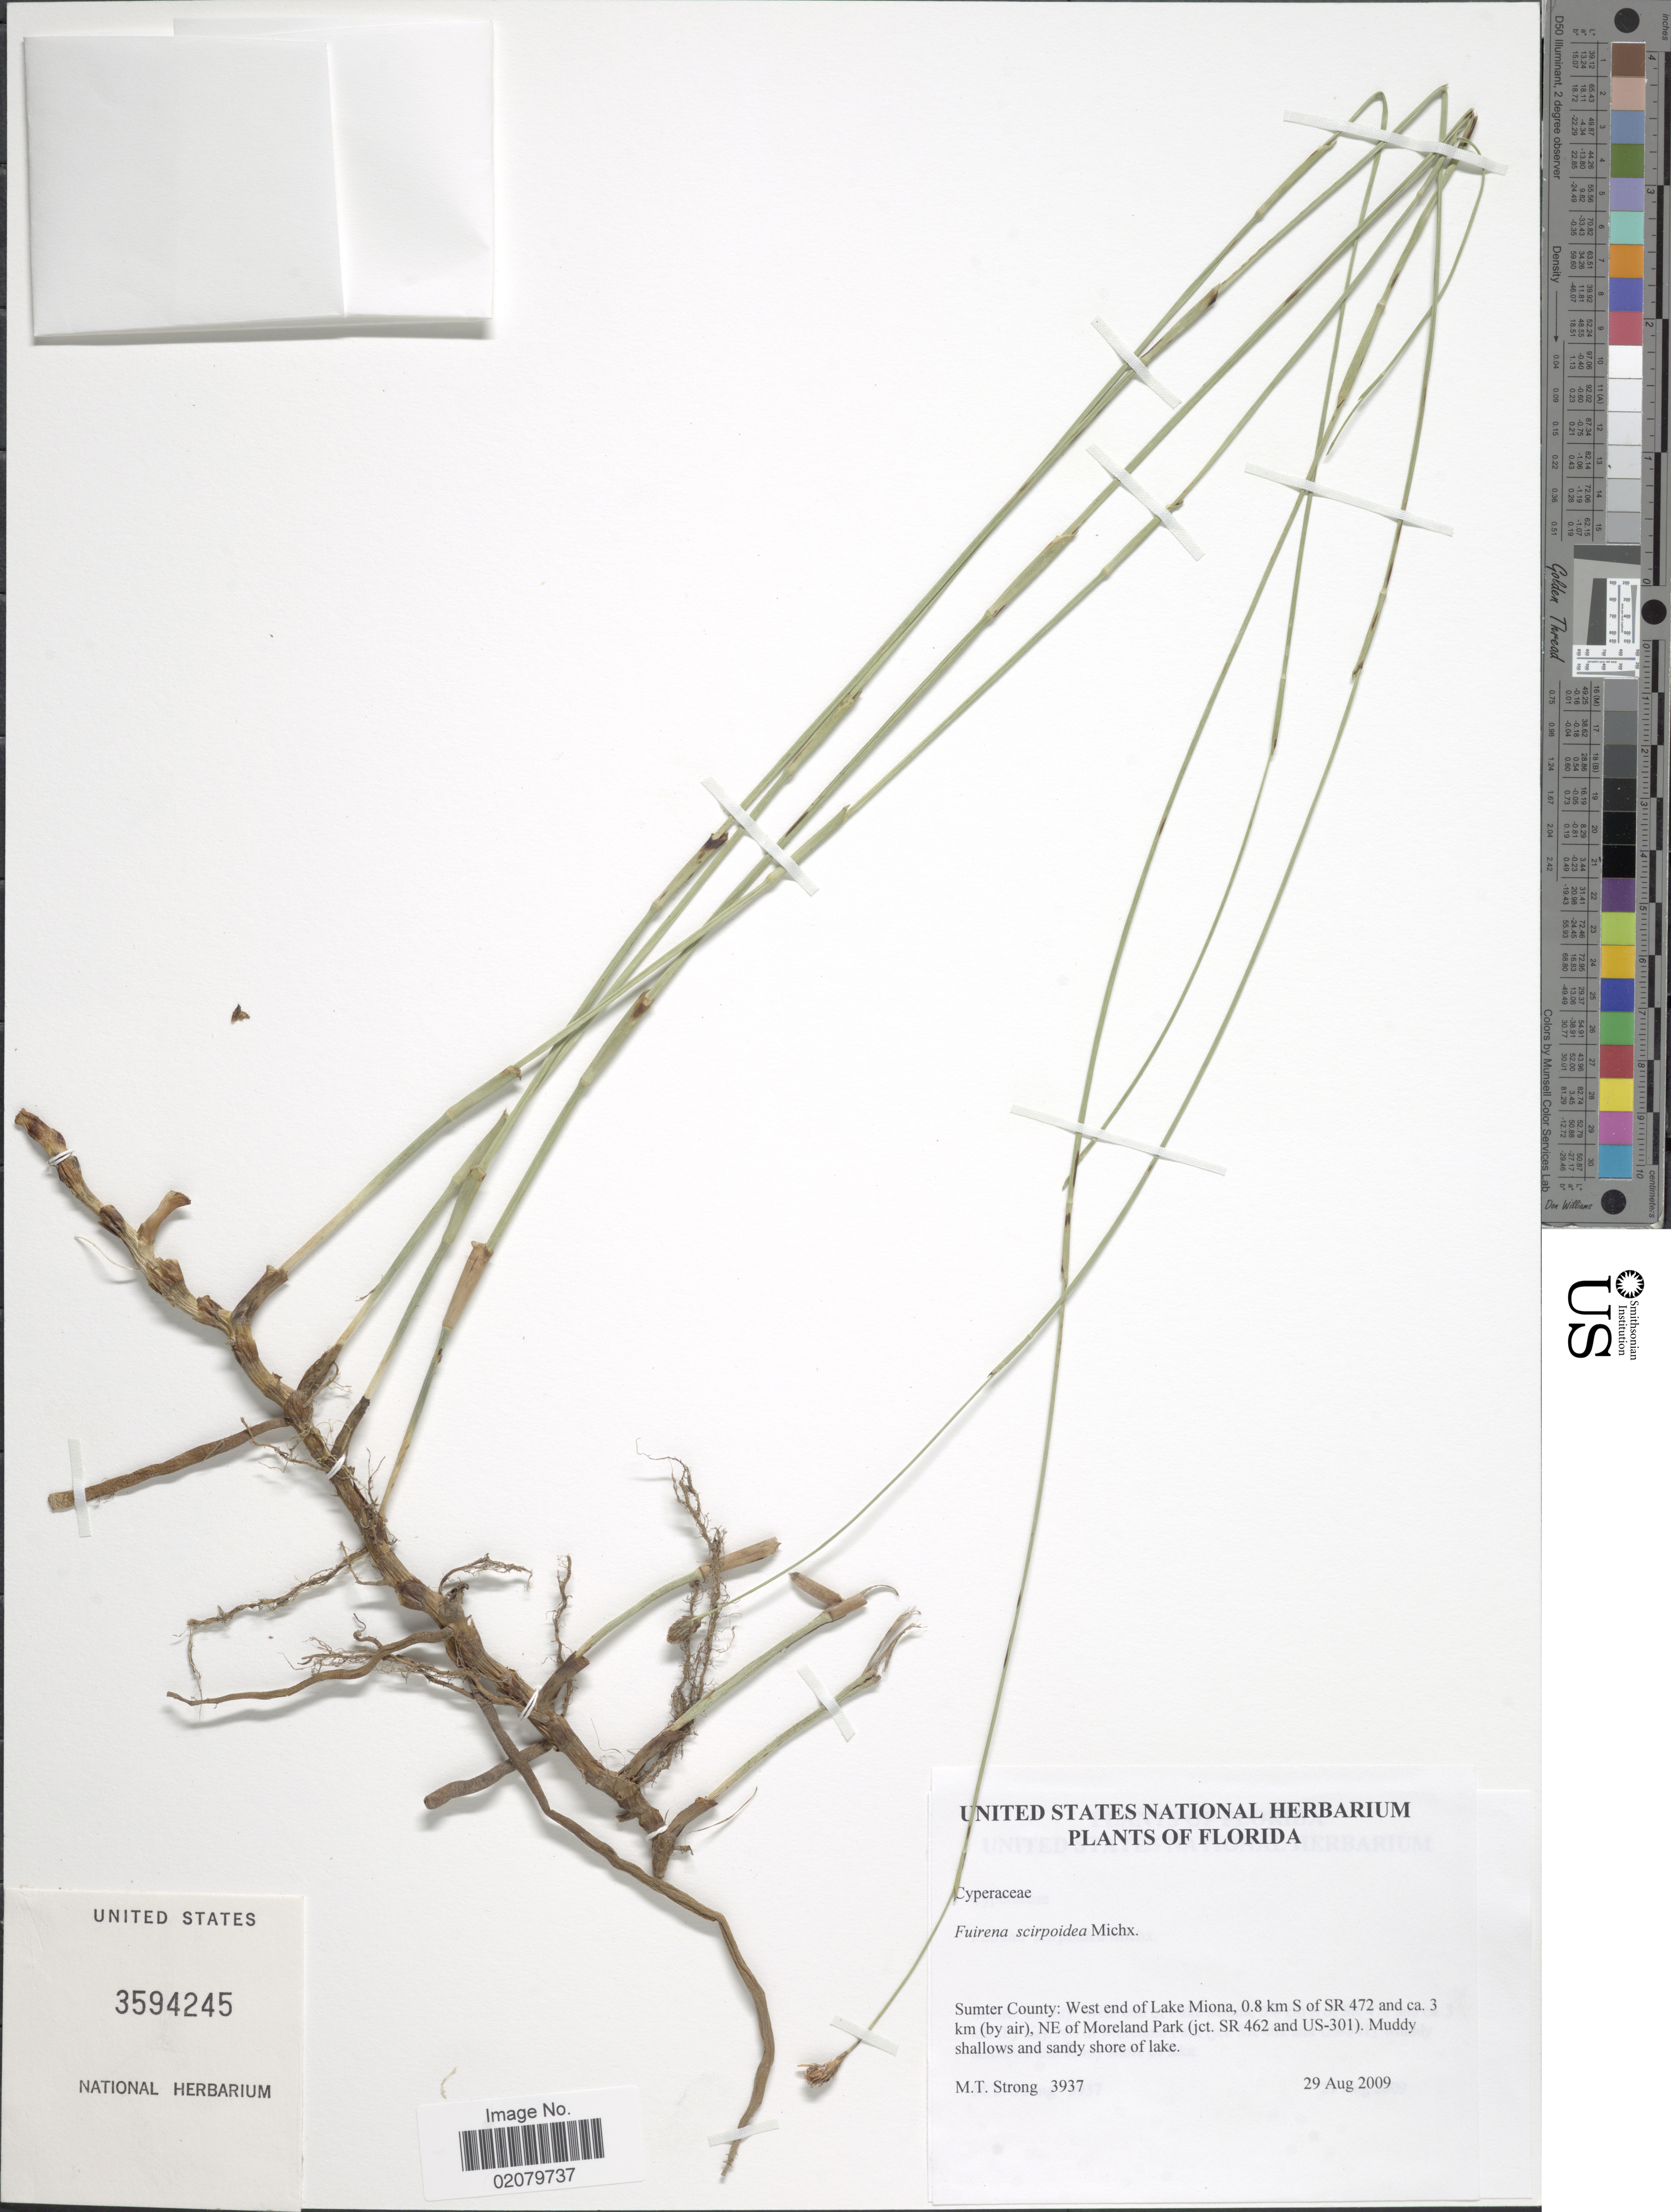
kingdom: Plantae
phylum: Tracheophyta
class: Liliopsida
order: Poales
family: Cyperaceae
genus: Fuirena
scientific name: Fuirena scirpoidea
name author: Michx.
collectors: M. T. Strong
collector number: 3937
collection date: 2009-08-29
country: United States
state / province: Florida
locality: Sumter County: West end of Lake Miona, 0.8 km S of SR 472 and ca. 3 km (by air), NE of Moreland Park (jct. SR 462 and US-301)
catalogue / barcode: US 3594245